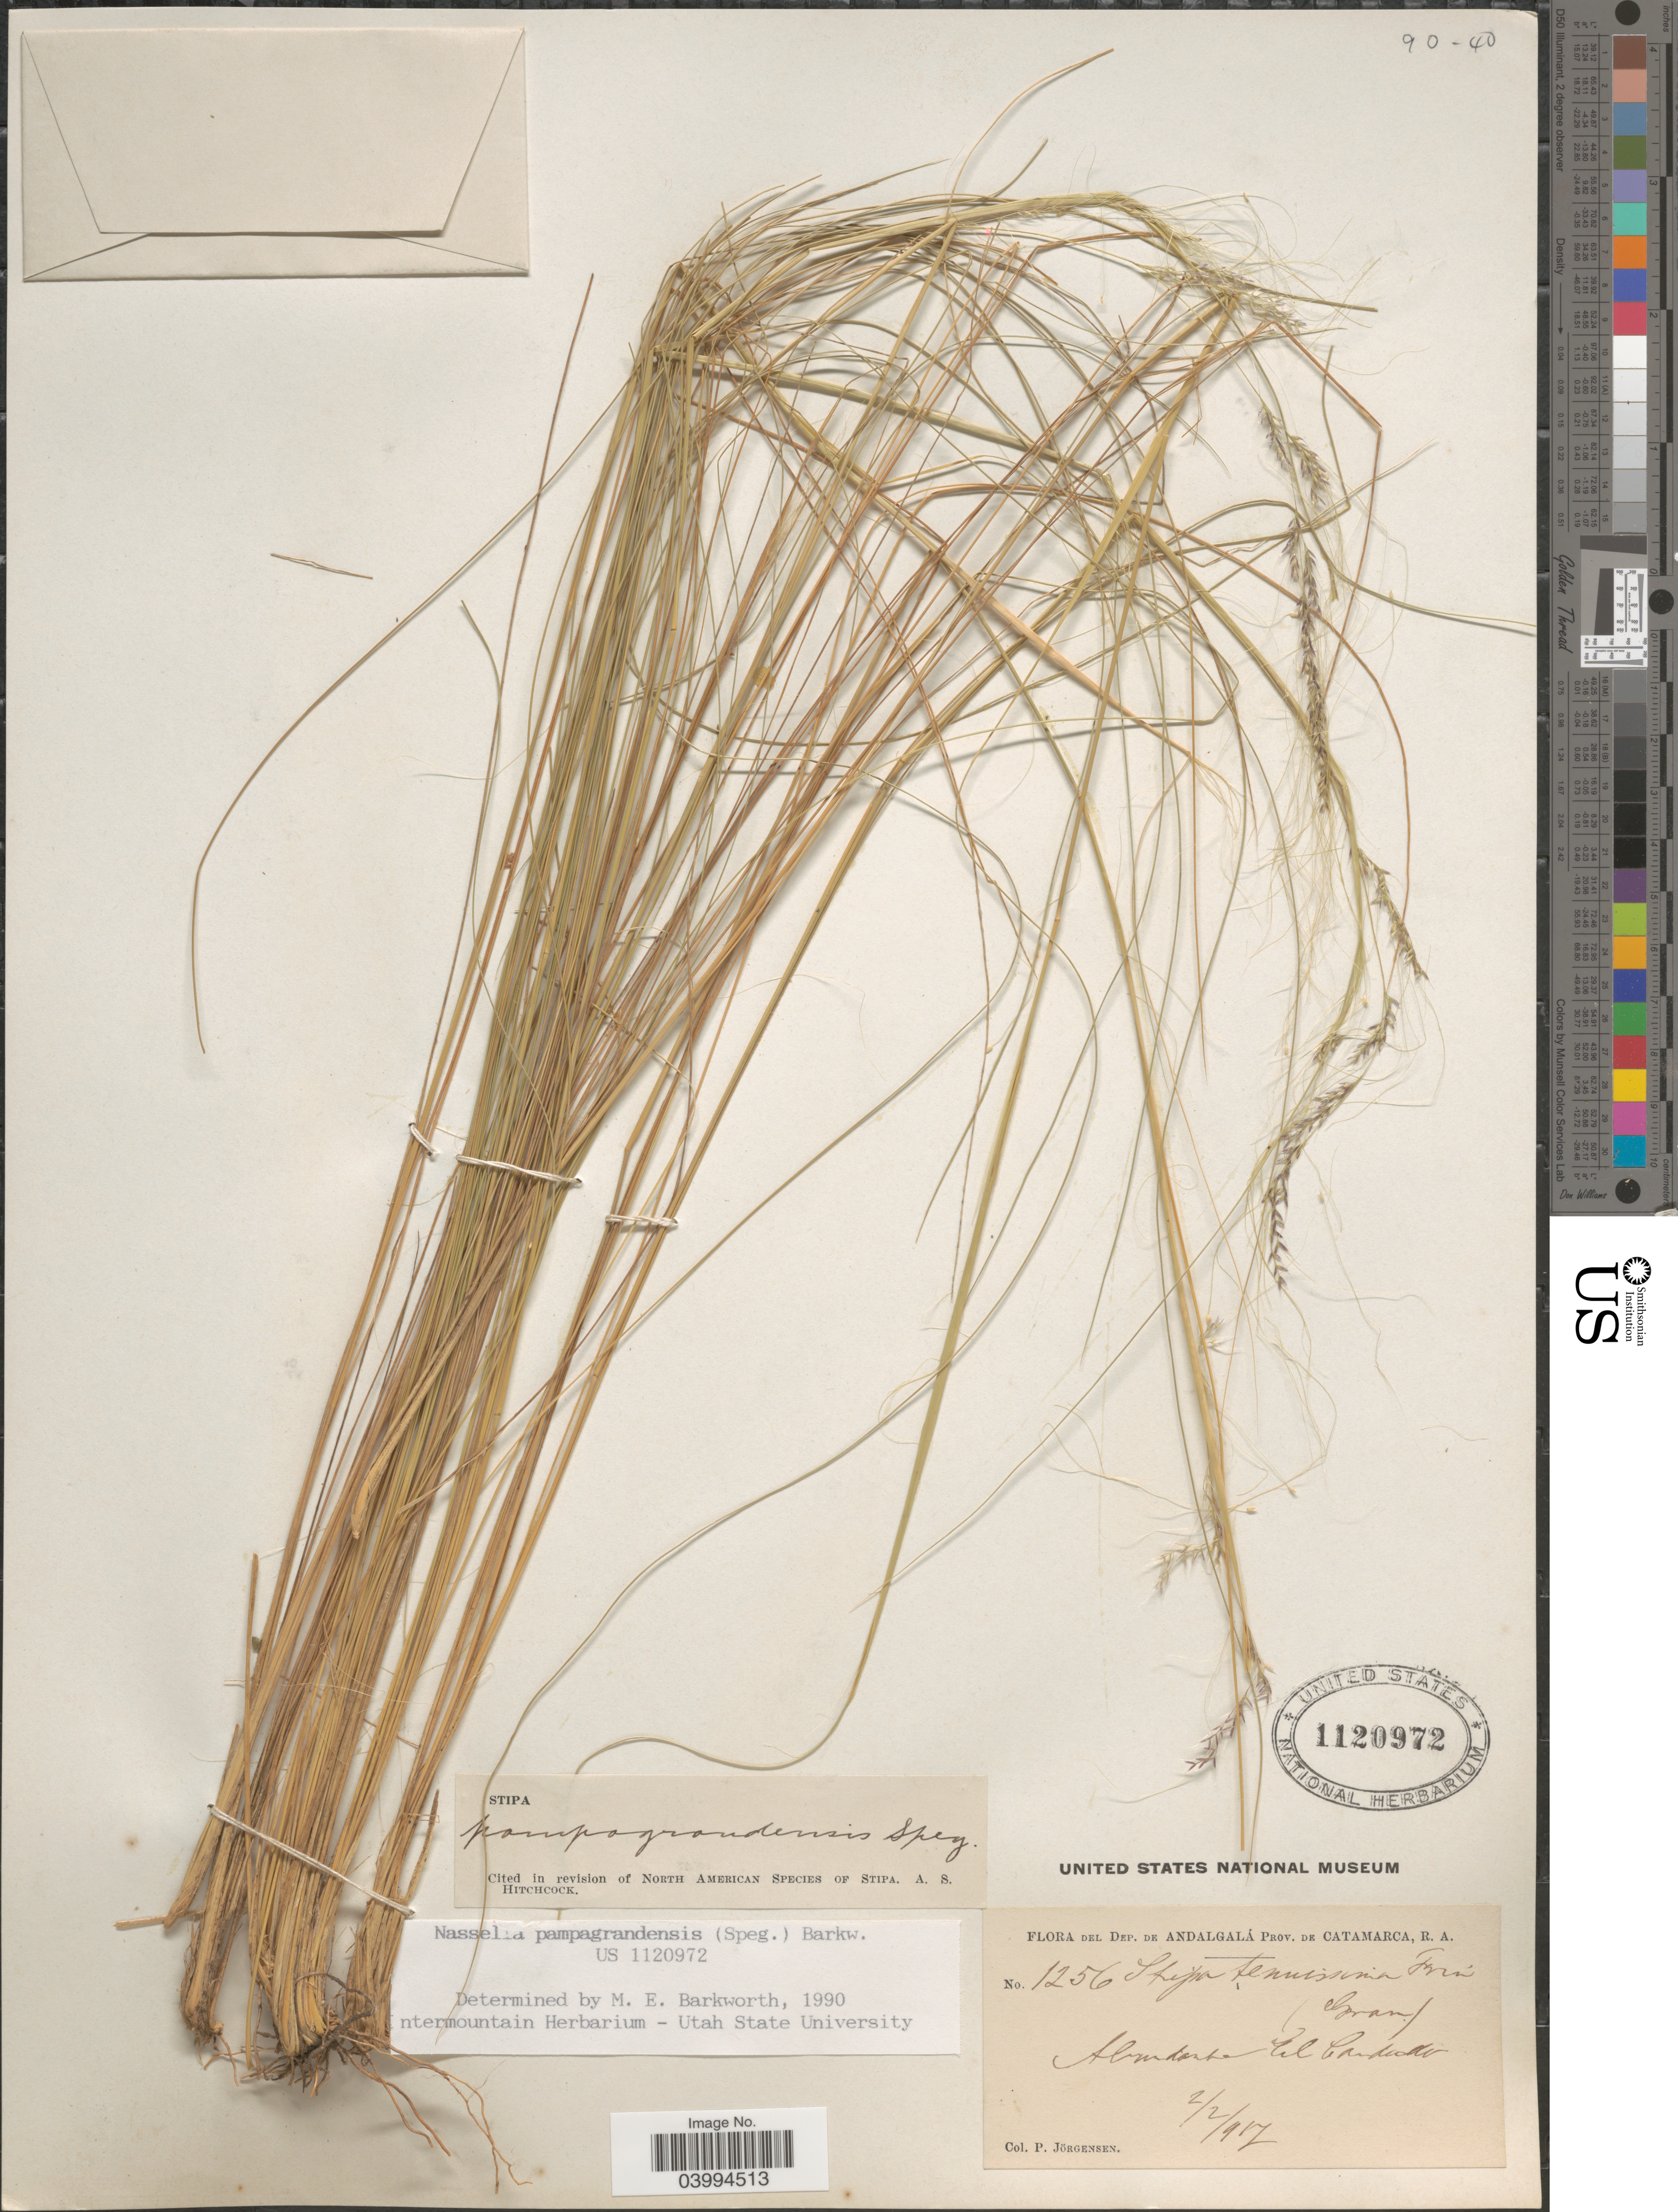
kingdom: Plantae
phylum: Tracheophyta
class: Liliopsida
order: Poales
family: Poaceae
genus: Nassella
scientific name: Nassella pampagrandensis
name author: (Speg.) Barkworth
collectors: P. Jörgensen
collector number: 1256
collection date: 1917-02-02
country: Argentina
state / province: Catamarca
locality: Dep. de Andalgalá. Abundante El Candado.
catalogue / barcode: US 1120972